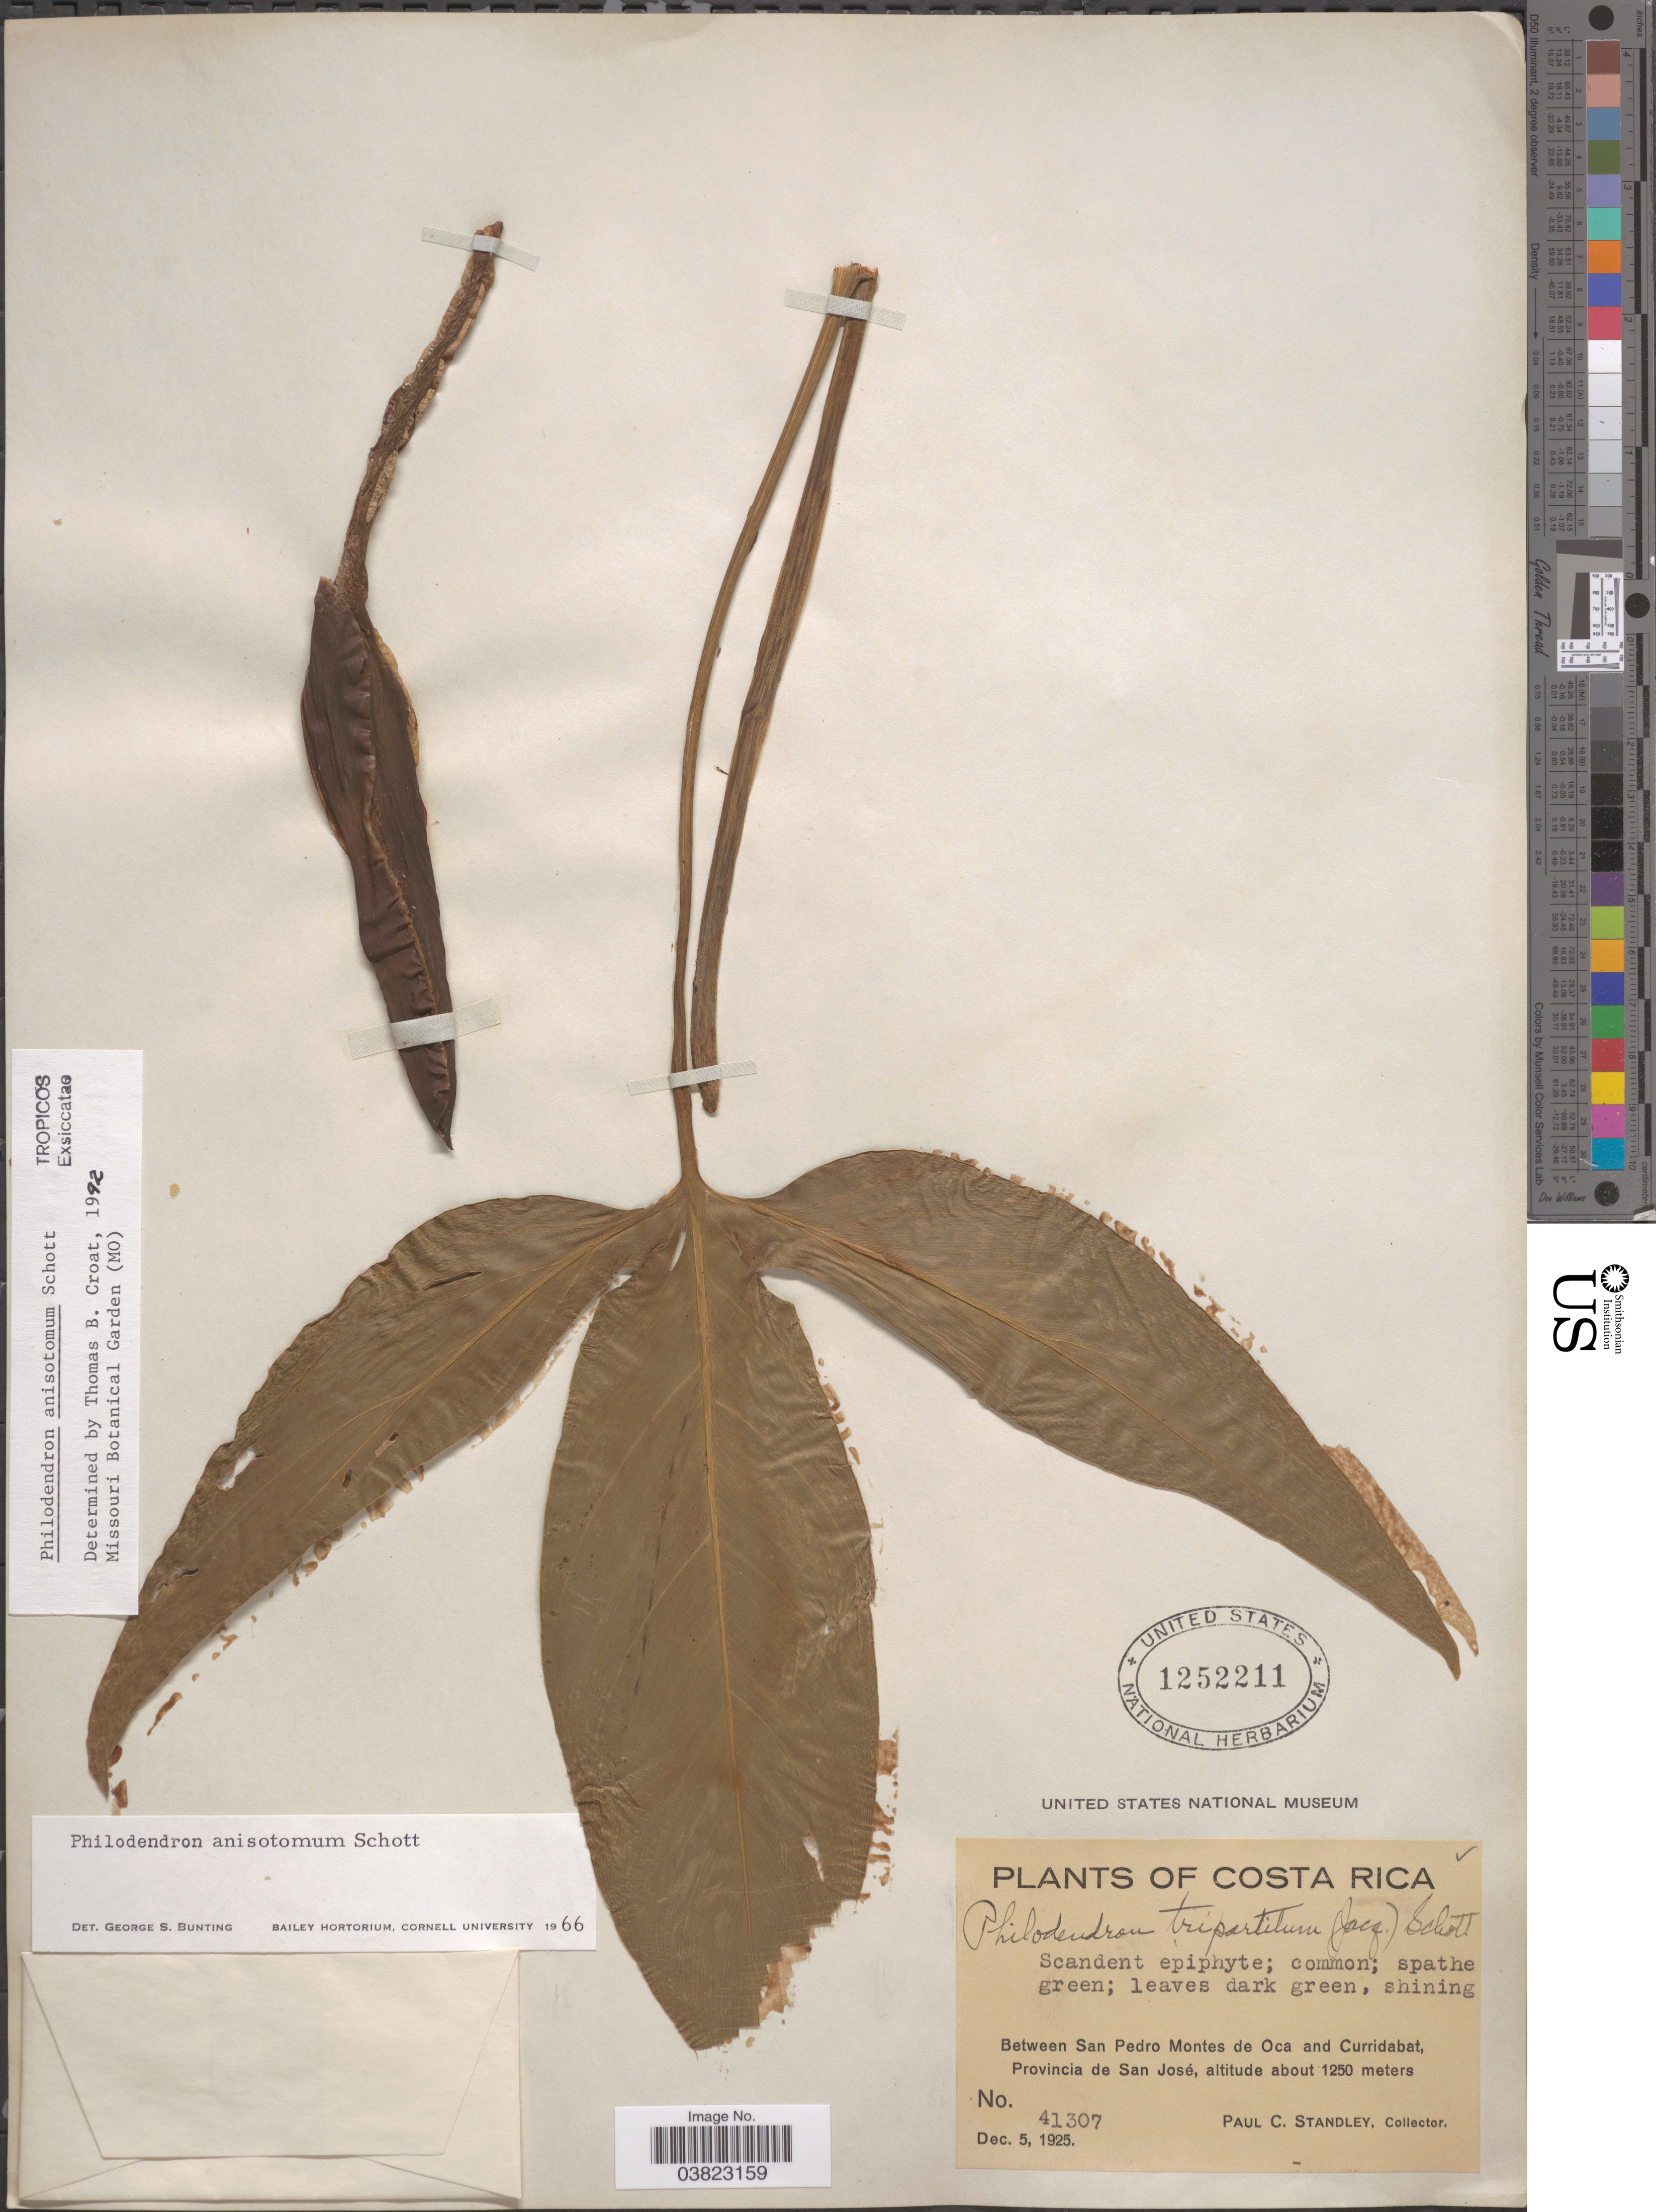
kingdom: Plantae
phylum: Tracheophyta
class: Liliopsida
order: Alismatales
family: Araceae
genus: Philodendron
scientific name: Philodendron anisotomum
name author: Schott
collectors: P. C. Standley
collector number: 41307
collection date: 1925-12-05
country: Costa Rica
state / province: San José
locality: Between San Pedro Montes de Oca and Curridabat.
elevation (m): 1250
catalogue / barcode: US 1252211